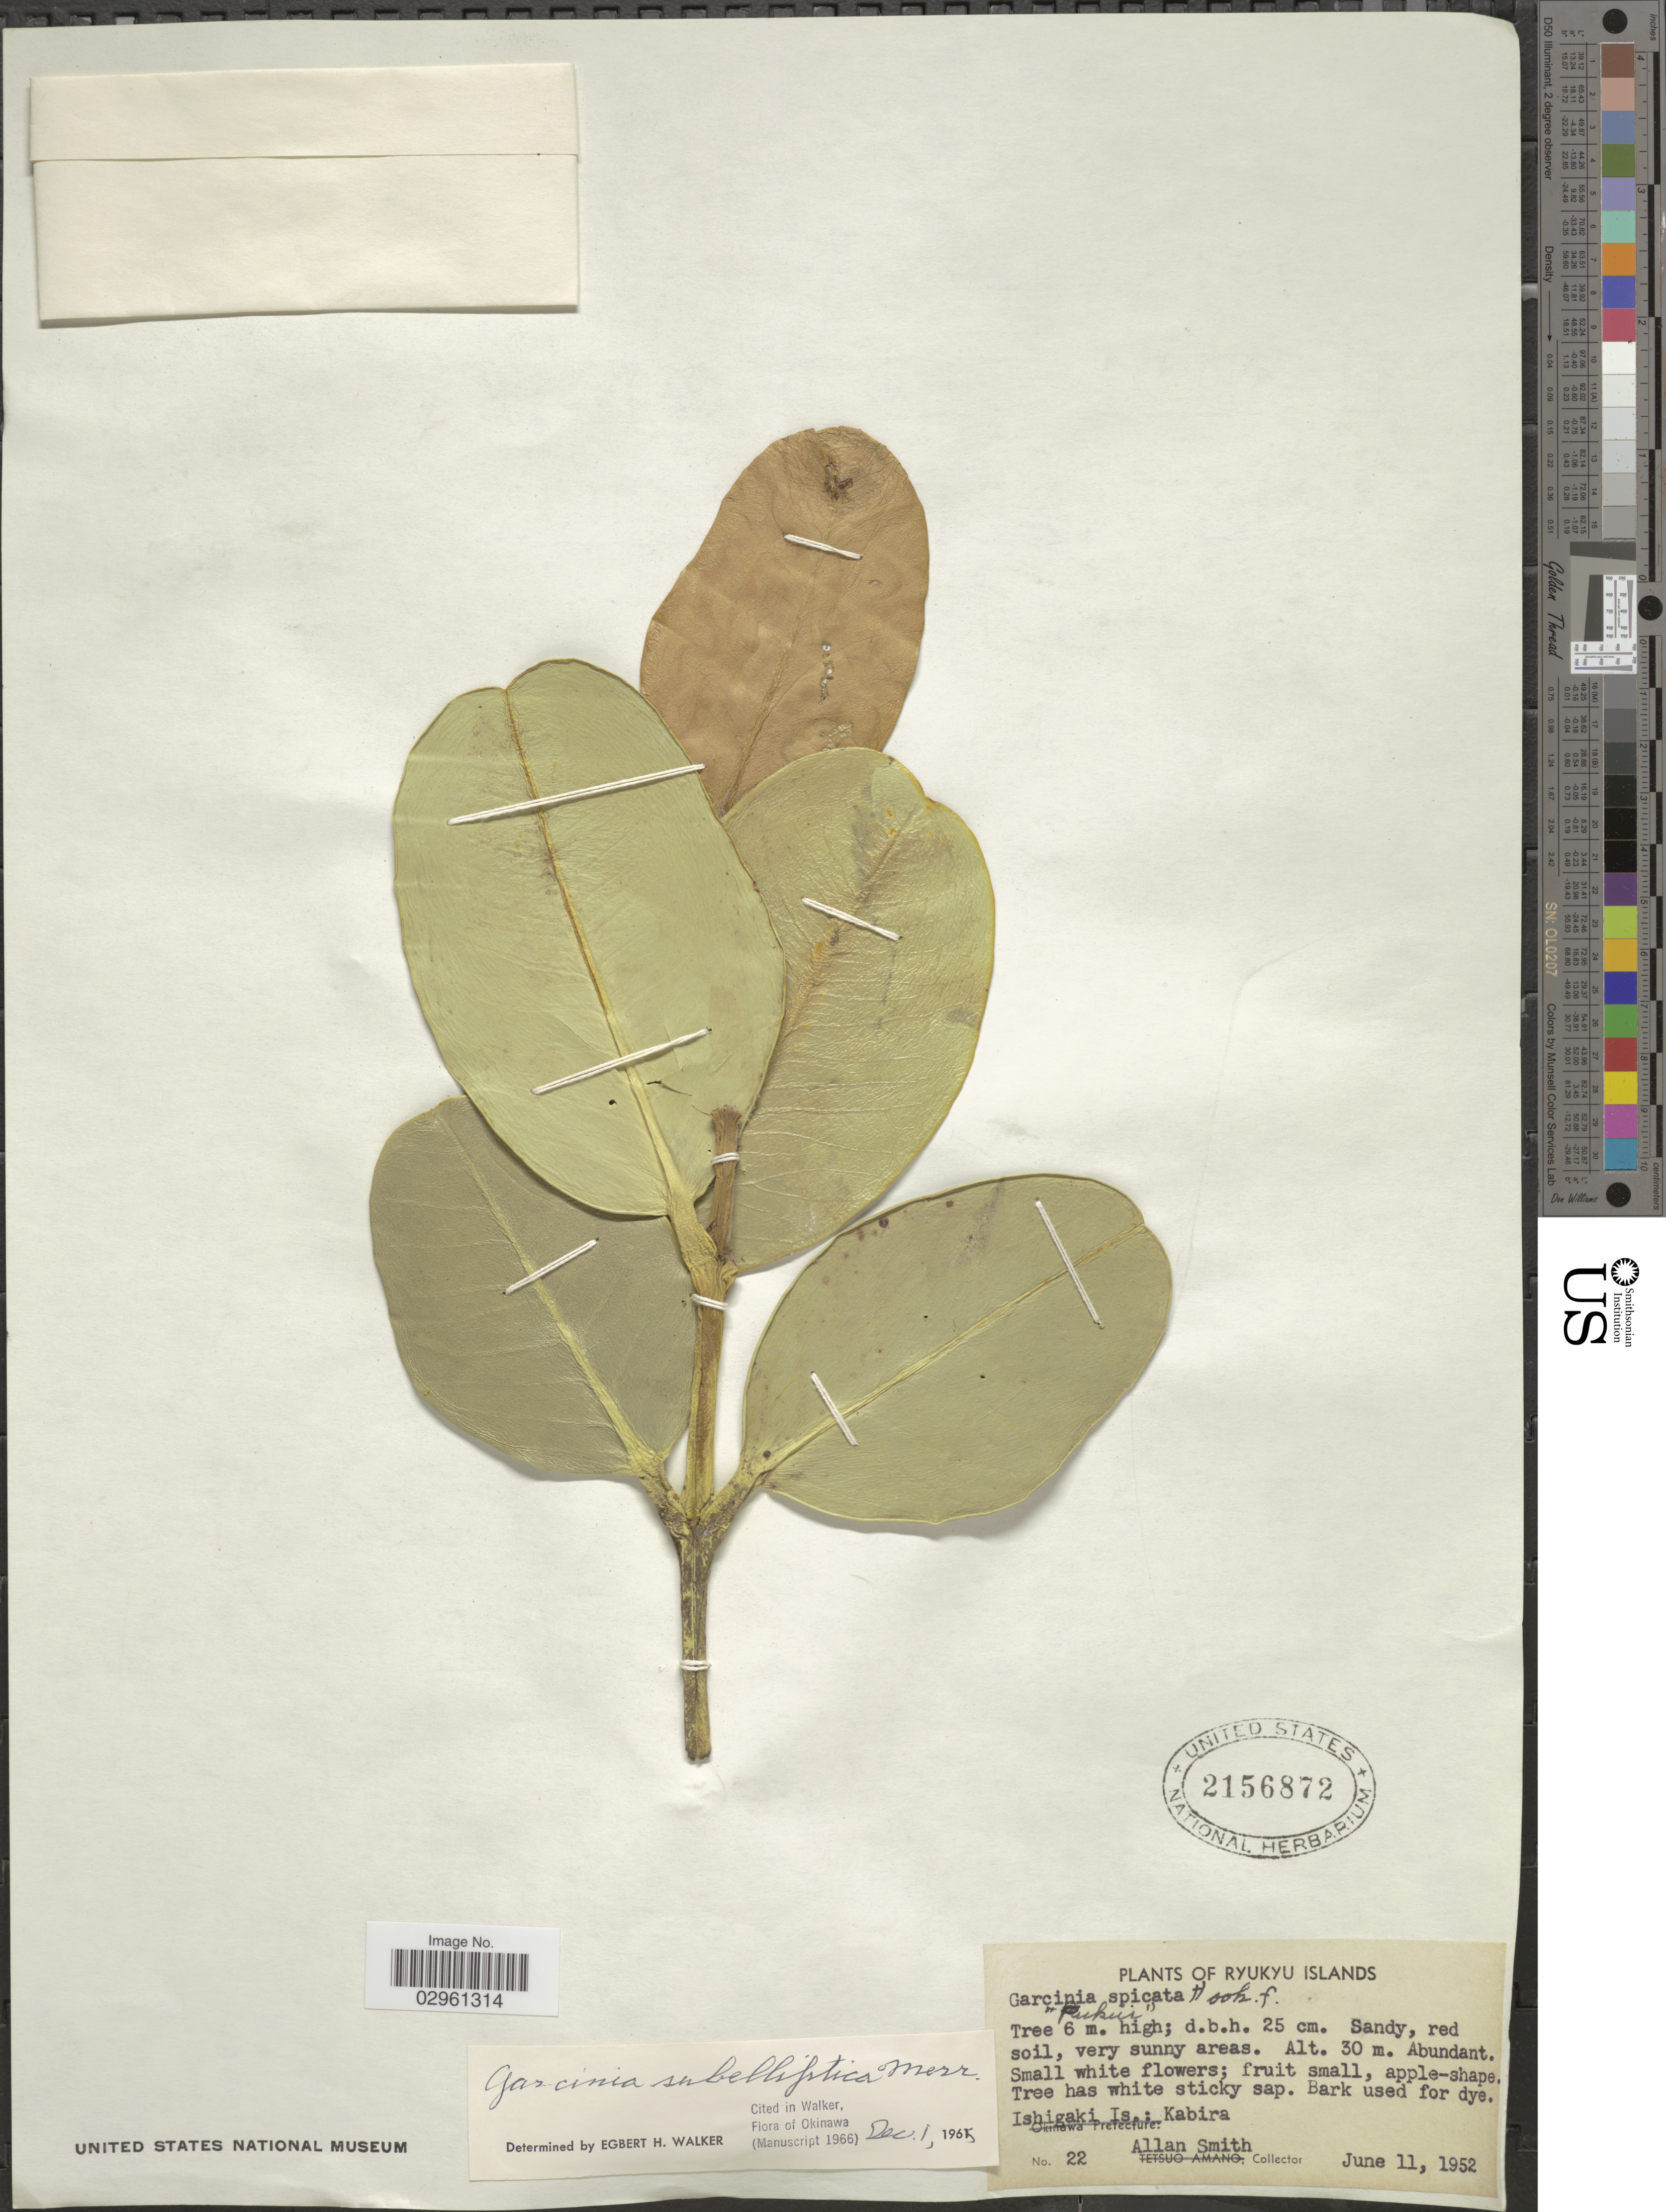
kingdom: Plantae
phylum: Tracheophyta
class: Magnoliopsida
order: Malpighiales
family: Clusiaceae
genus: Garcinia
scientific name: Garcinia subelliptica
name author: Merr.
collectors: A. Smith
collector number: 22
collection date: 1952-06-11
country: Japan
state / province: Okinawa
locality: Ryukyu Islands. Ishigaki Is.: Kabira.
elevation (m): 30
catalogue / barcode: US 2156872